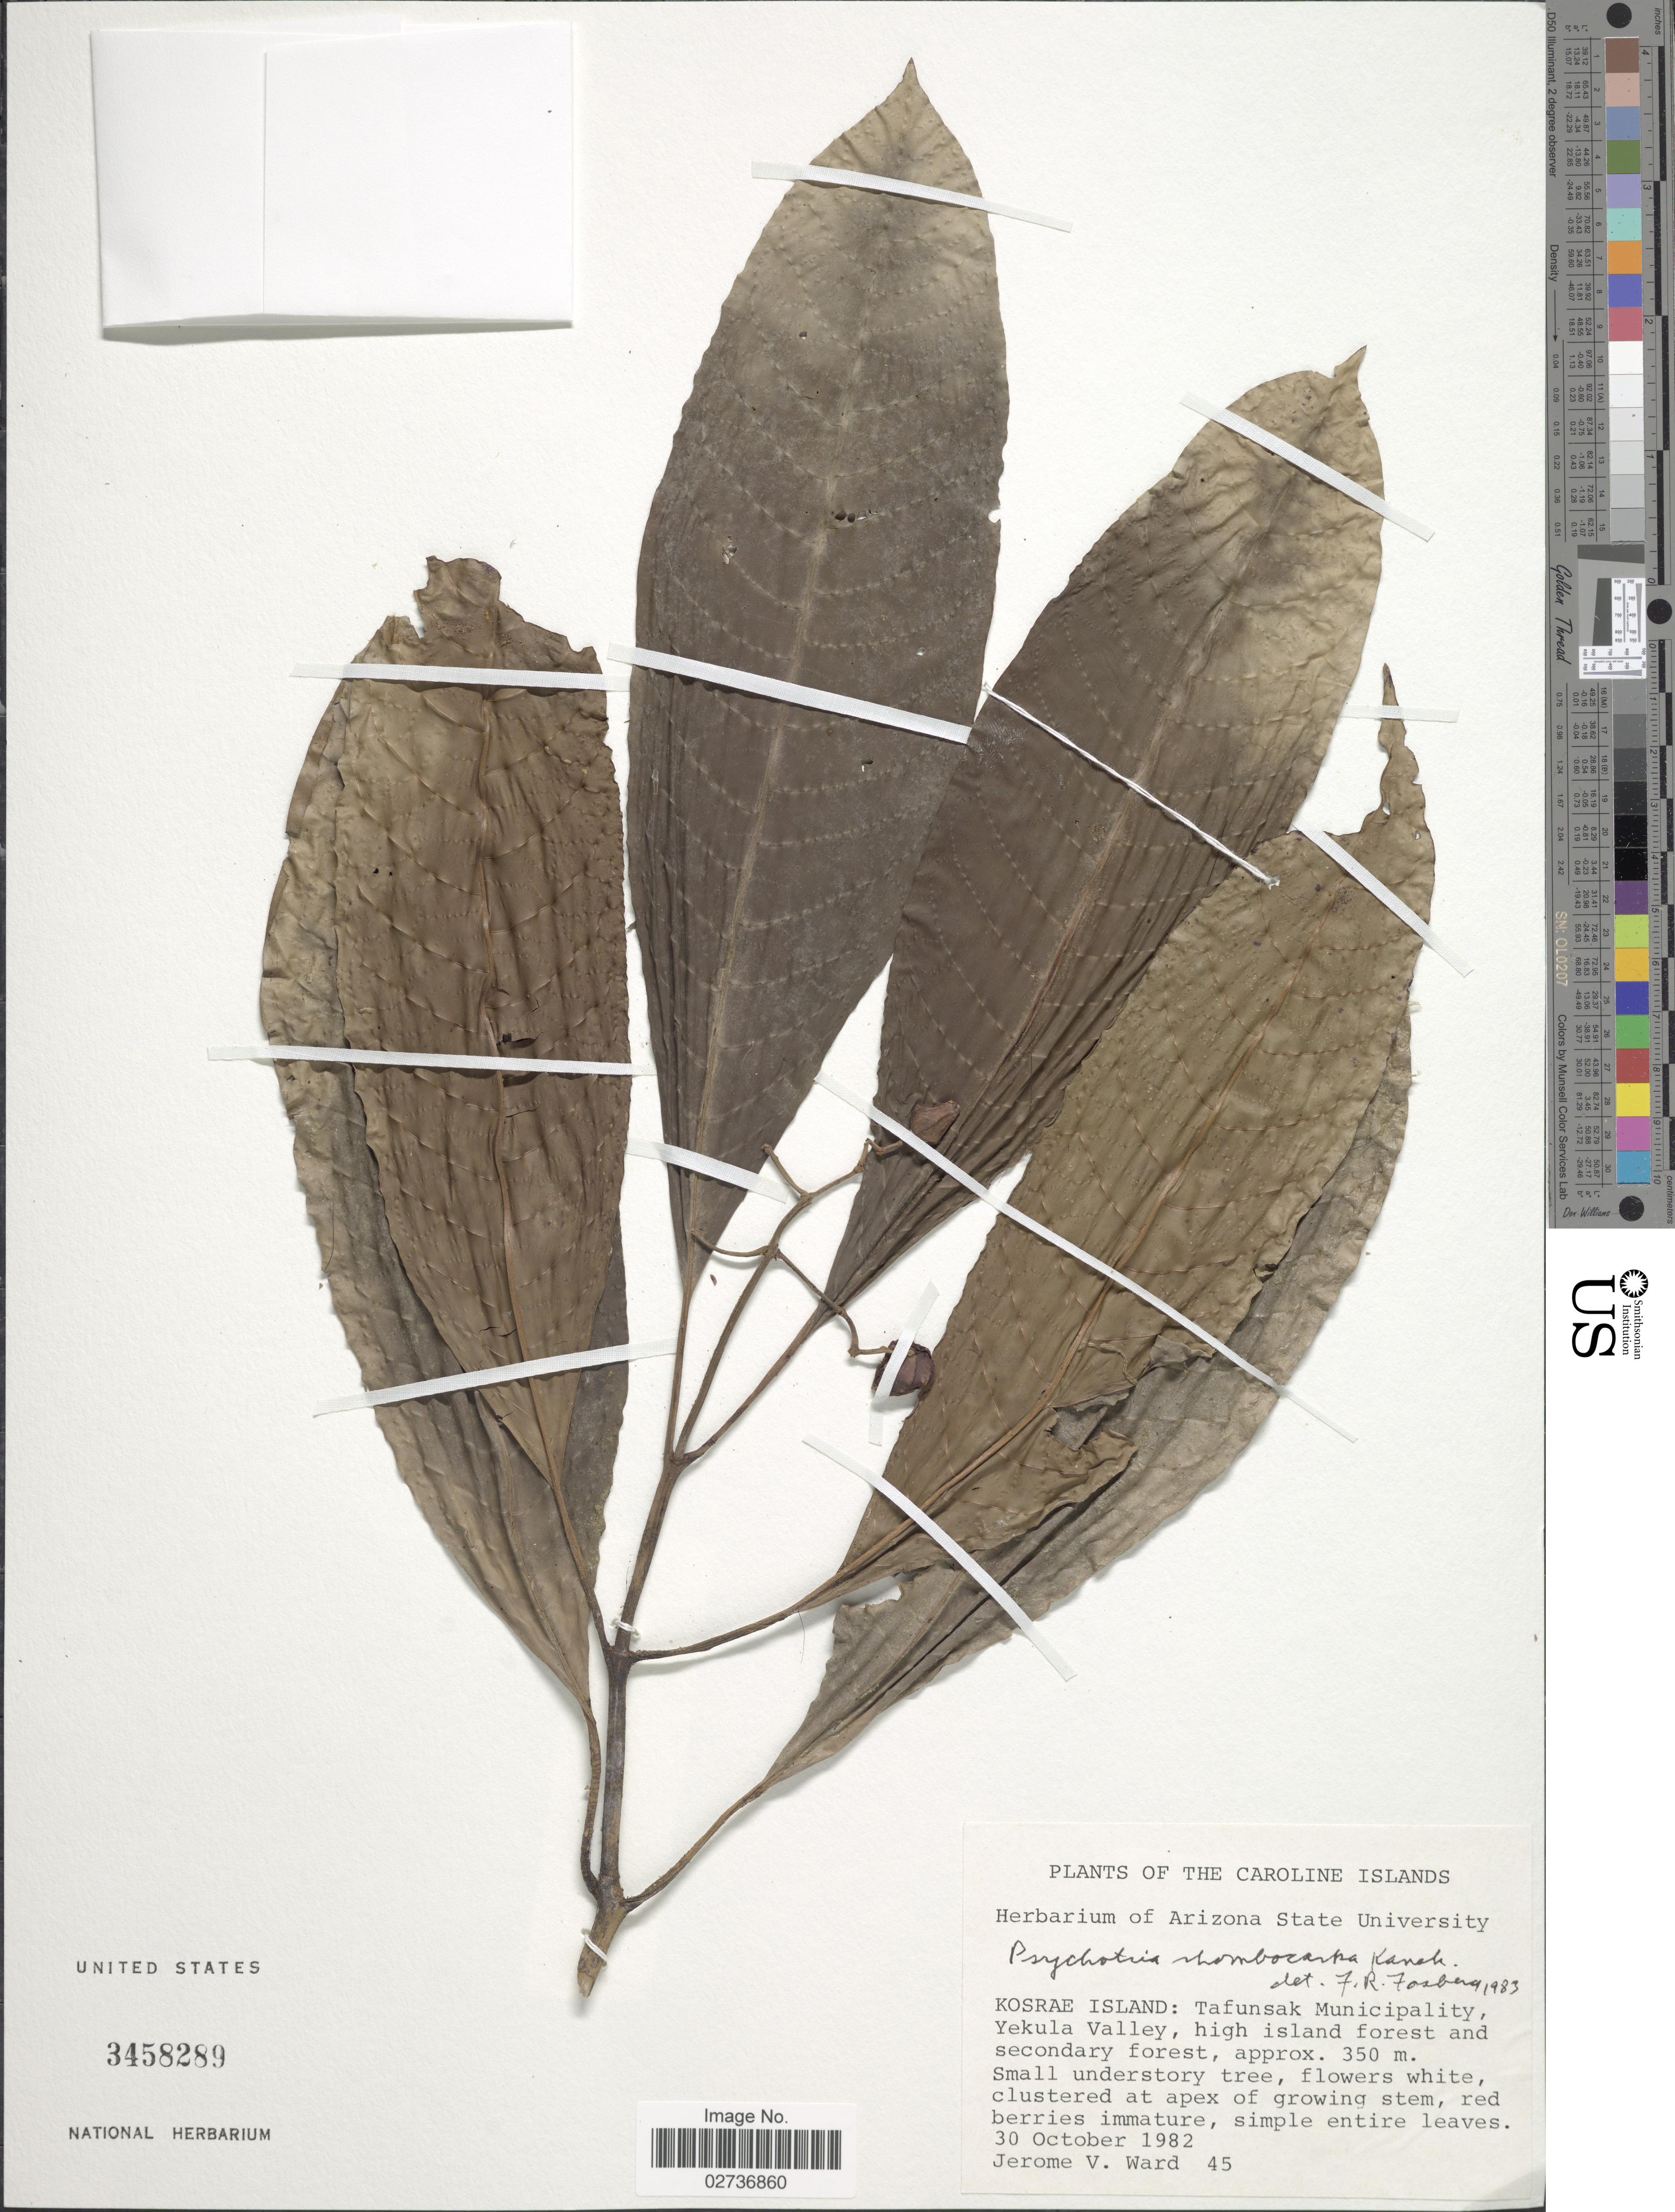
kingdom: Plantae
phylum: Tracheophyta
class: Magnoliopsida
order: Gentianales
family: Rubiaceae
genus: Psychotria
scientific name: Psychotria rhombocarpa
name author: Kaneh.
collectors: J. V. Ward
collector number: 45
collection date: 1982-10-30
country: Micronesia, Federated States of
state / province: Kosrae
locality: Caroline Islands. Kosrae Island: Tafunsak Municipality, Yekula Valley, high island forest and secondary forest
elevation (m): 350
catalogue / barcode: US 3458289